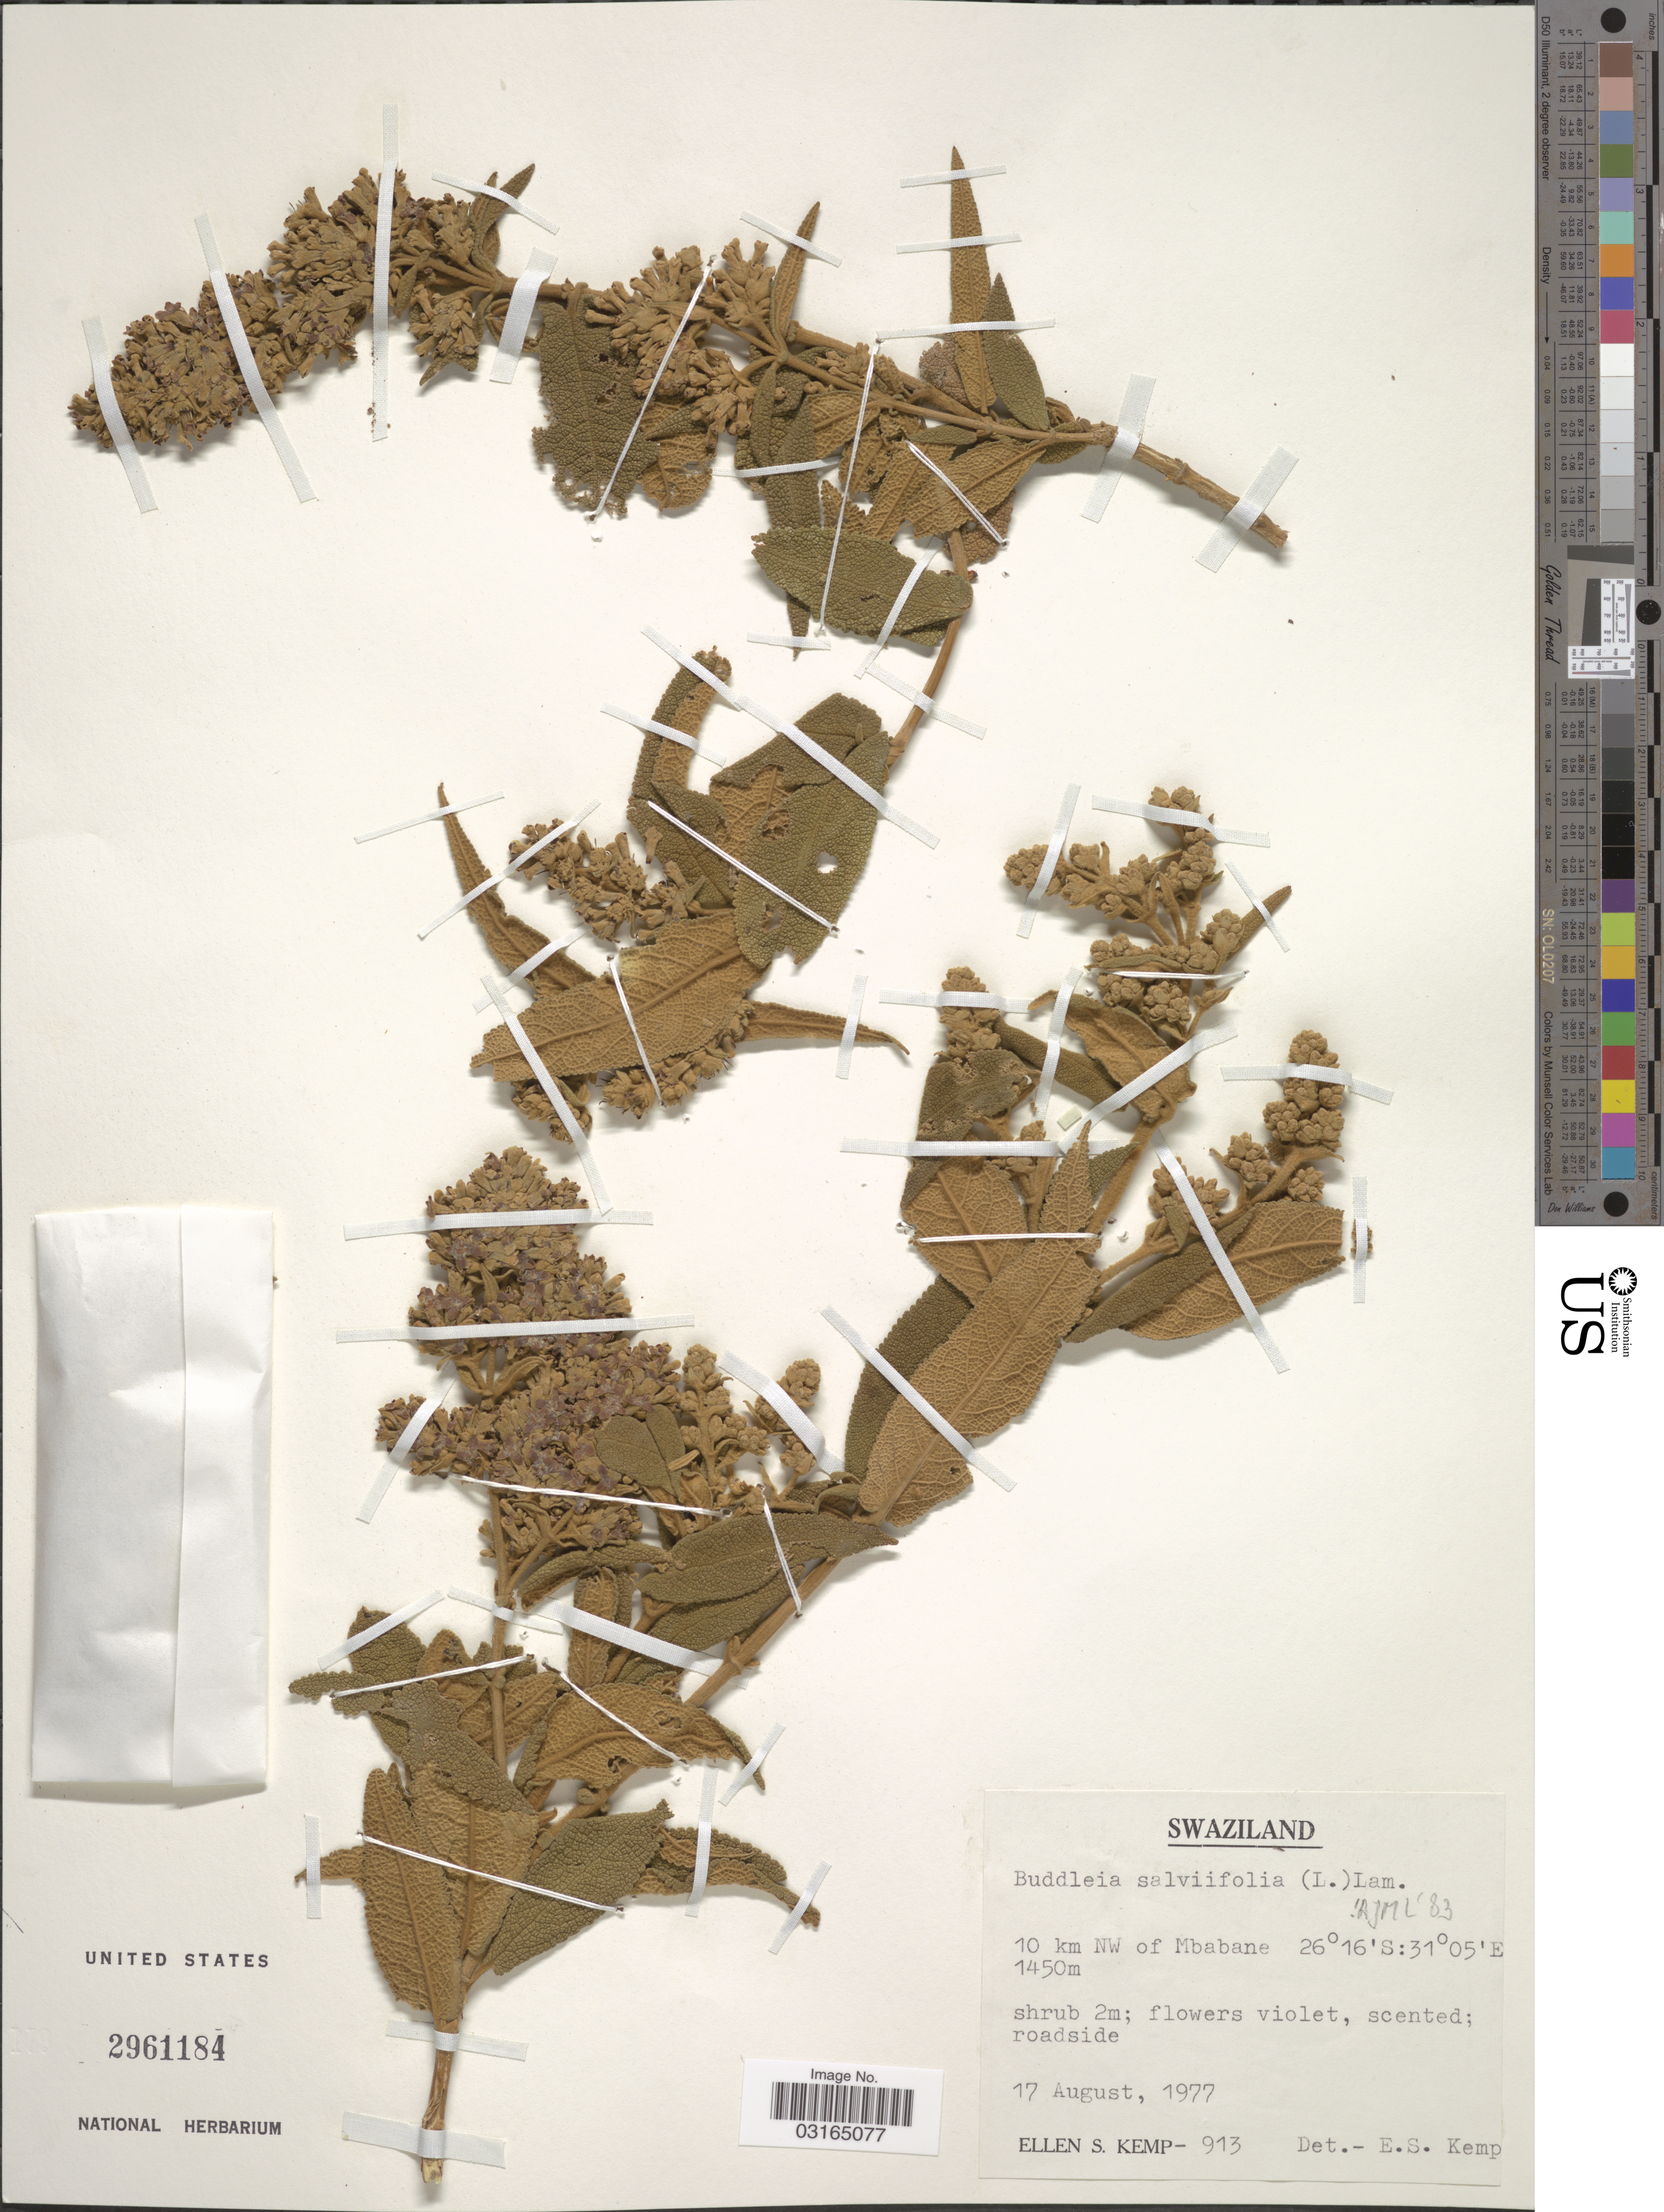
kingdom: Plantae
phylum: Tracheophyta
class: Magnoliopsida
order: Lamiales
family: Scrophulariaceae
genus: Buddleja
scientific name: Buddleja salviifolia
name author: (L.) Lam.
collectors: E. S. Kemp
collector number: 913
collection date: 1977-08-17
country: Eswatini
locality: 10 km NW of Mbabane.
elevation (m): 1450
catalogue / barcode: US 2961184